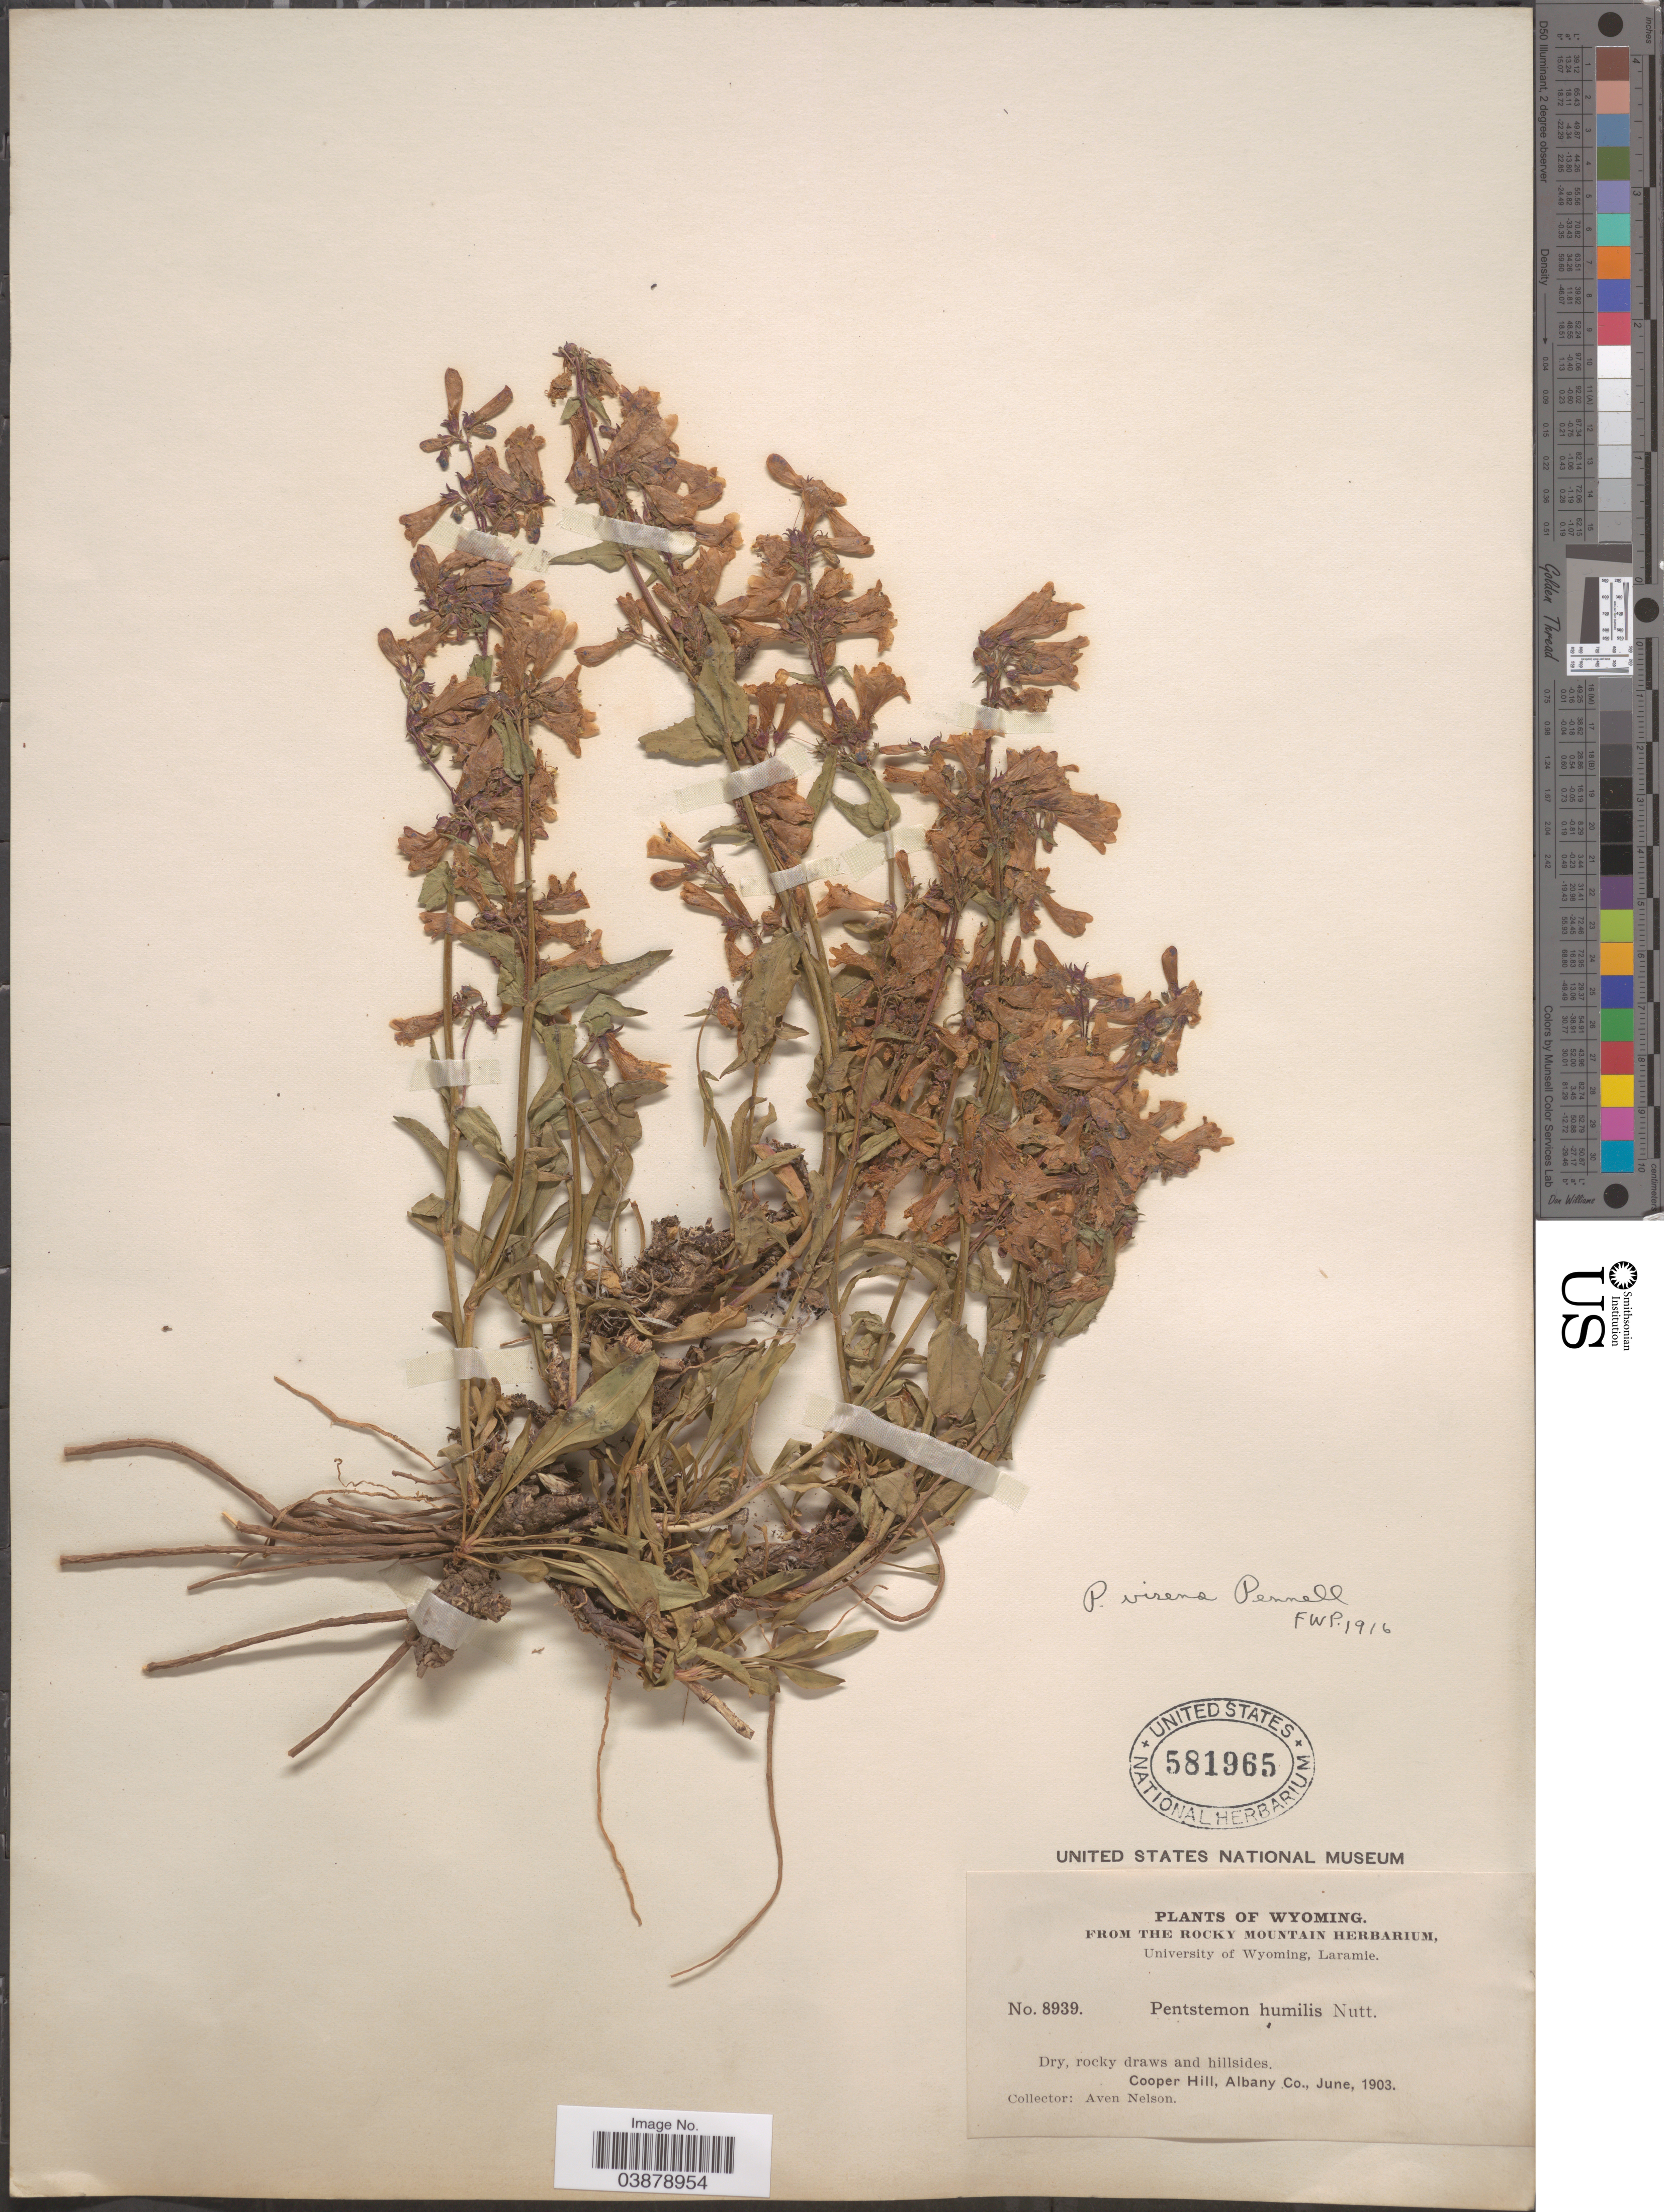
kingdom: Plantae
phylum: Tracheophyta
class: Magnoliopsida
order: Lamiales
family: Plantaginaceae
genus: Penstemon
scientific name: Penstemon virens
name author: Pennell ex Rydb.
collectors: A. Nelson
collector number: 8939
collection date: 1903-06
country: United States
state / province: Wyoming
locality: Cooper Hill, Albany Co.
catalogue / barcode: US 581965